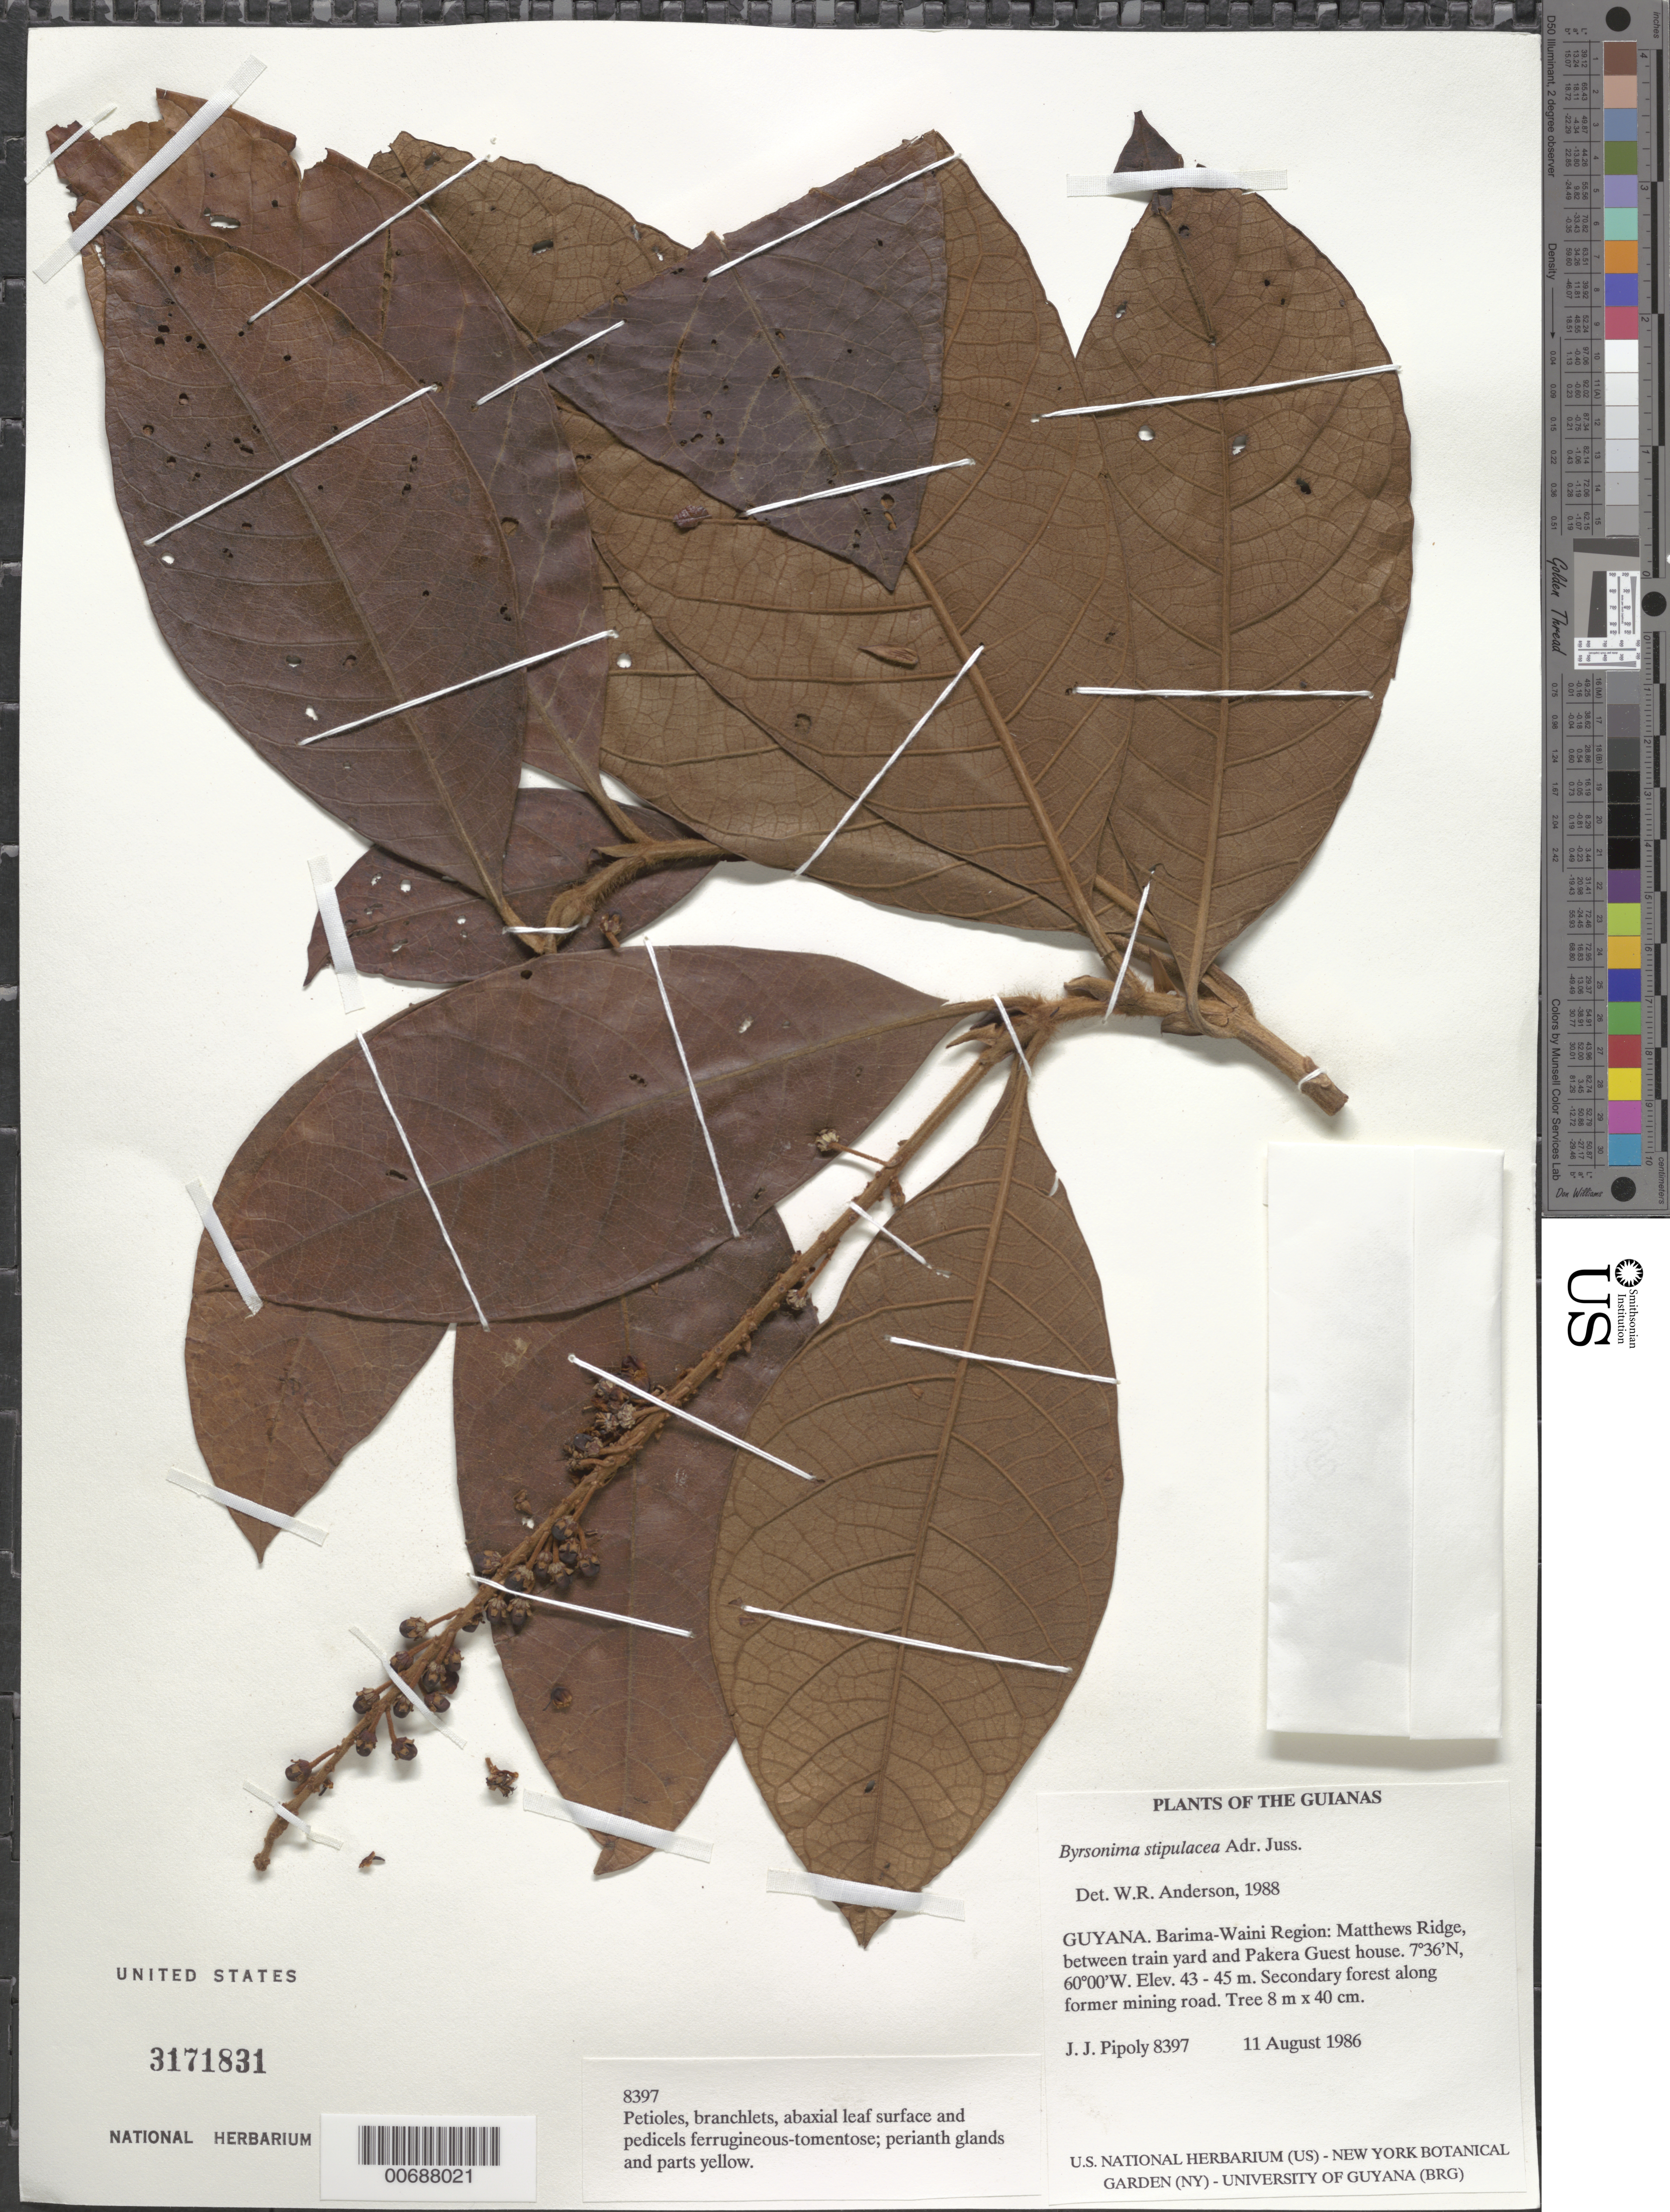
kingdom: Plantae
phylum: Tracheophyta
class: Magnoliopsida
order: Malpighiales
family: Malpighiaceae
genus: Byrsonima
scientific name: Byrsonima stipulacea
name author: A. Juss.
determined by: Anderson, W. R., (MICH), University of Michigan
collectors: J. J. Pipoly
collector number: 8397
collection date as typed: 11 August 1986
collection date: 1986-08-11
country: Guyana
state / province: Barima-Waini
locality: Matthews Ridge, between train yard and Pakera Guest house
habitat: Secondary forest along former mining road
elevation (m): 45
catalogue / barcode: US 3171831